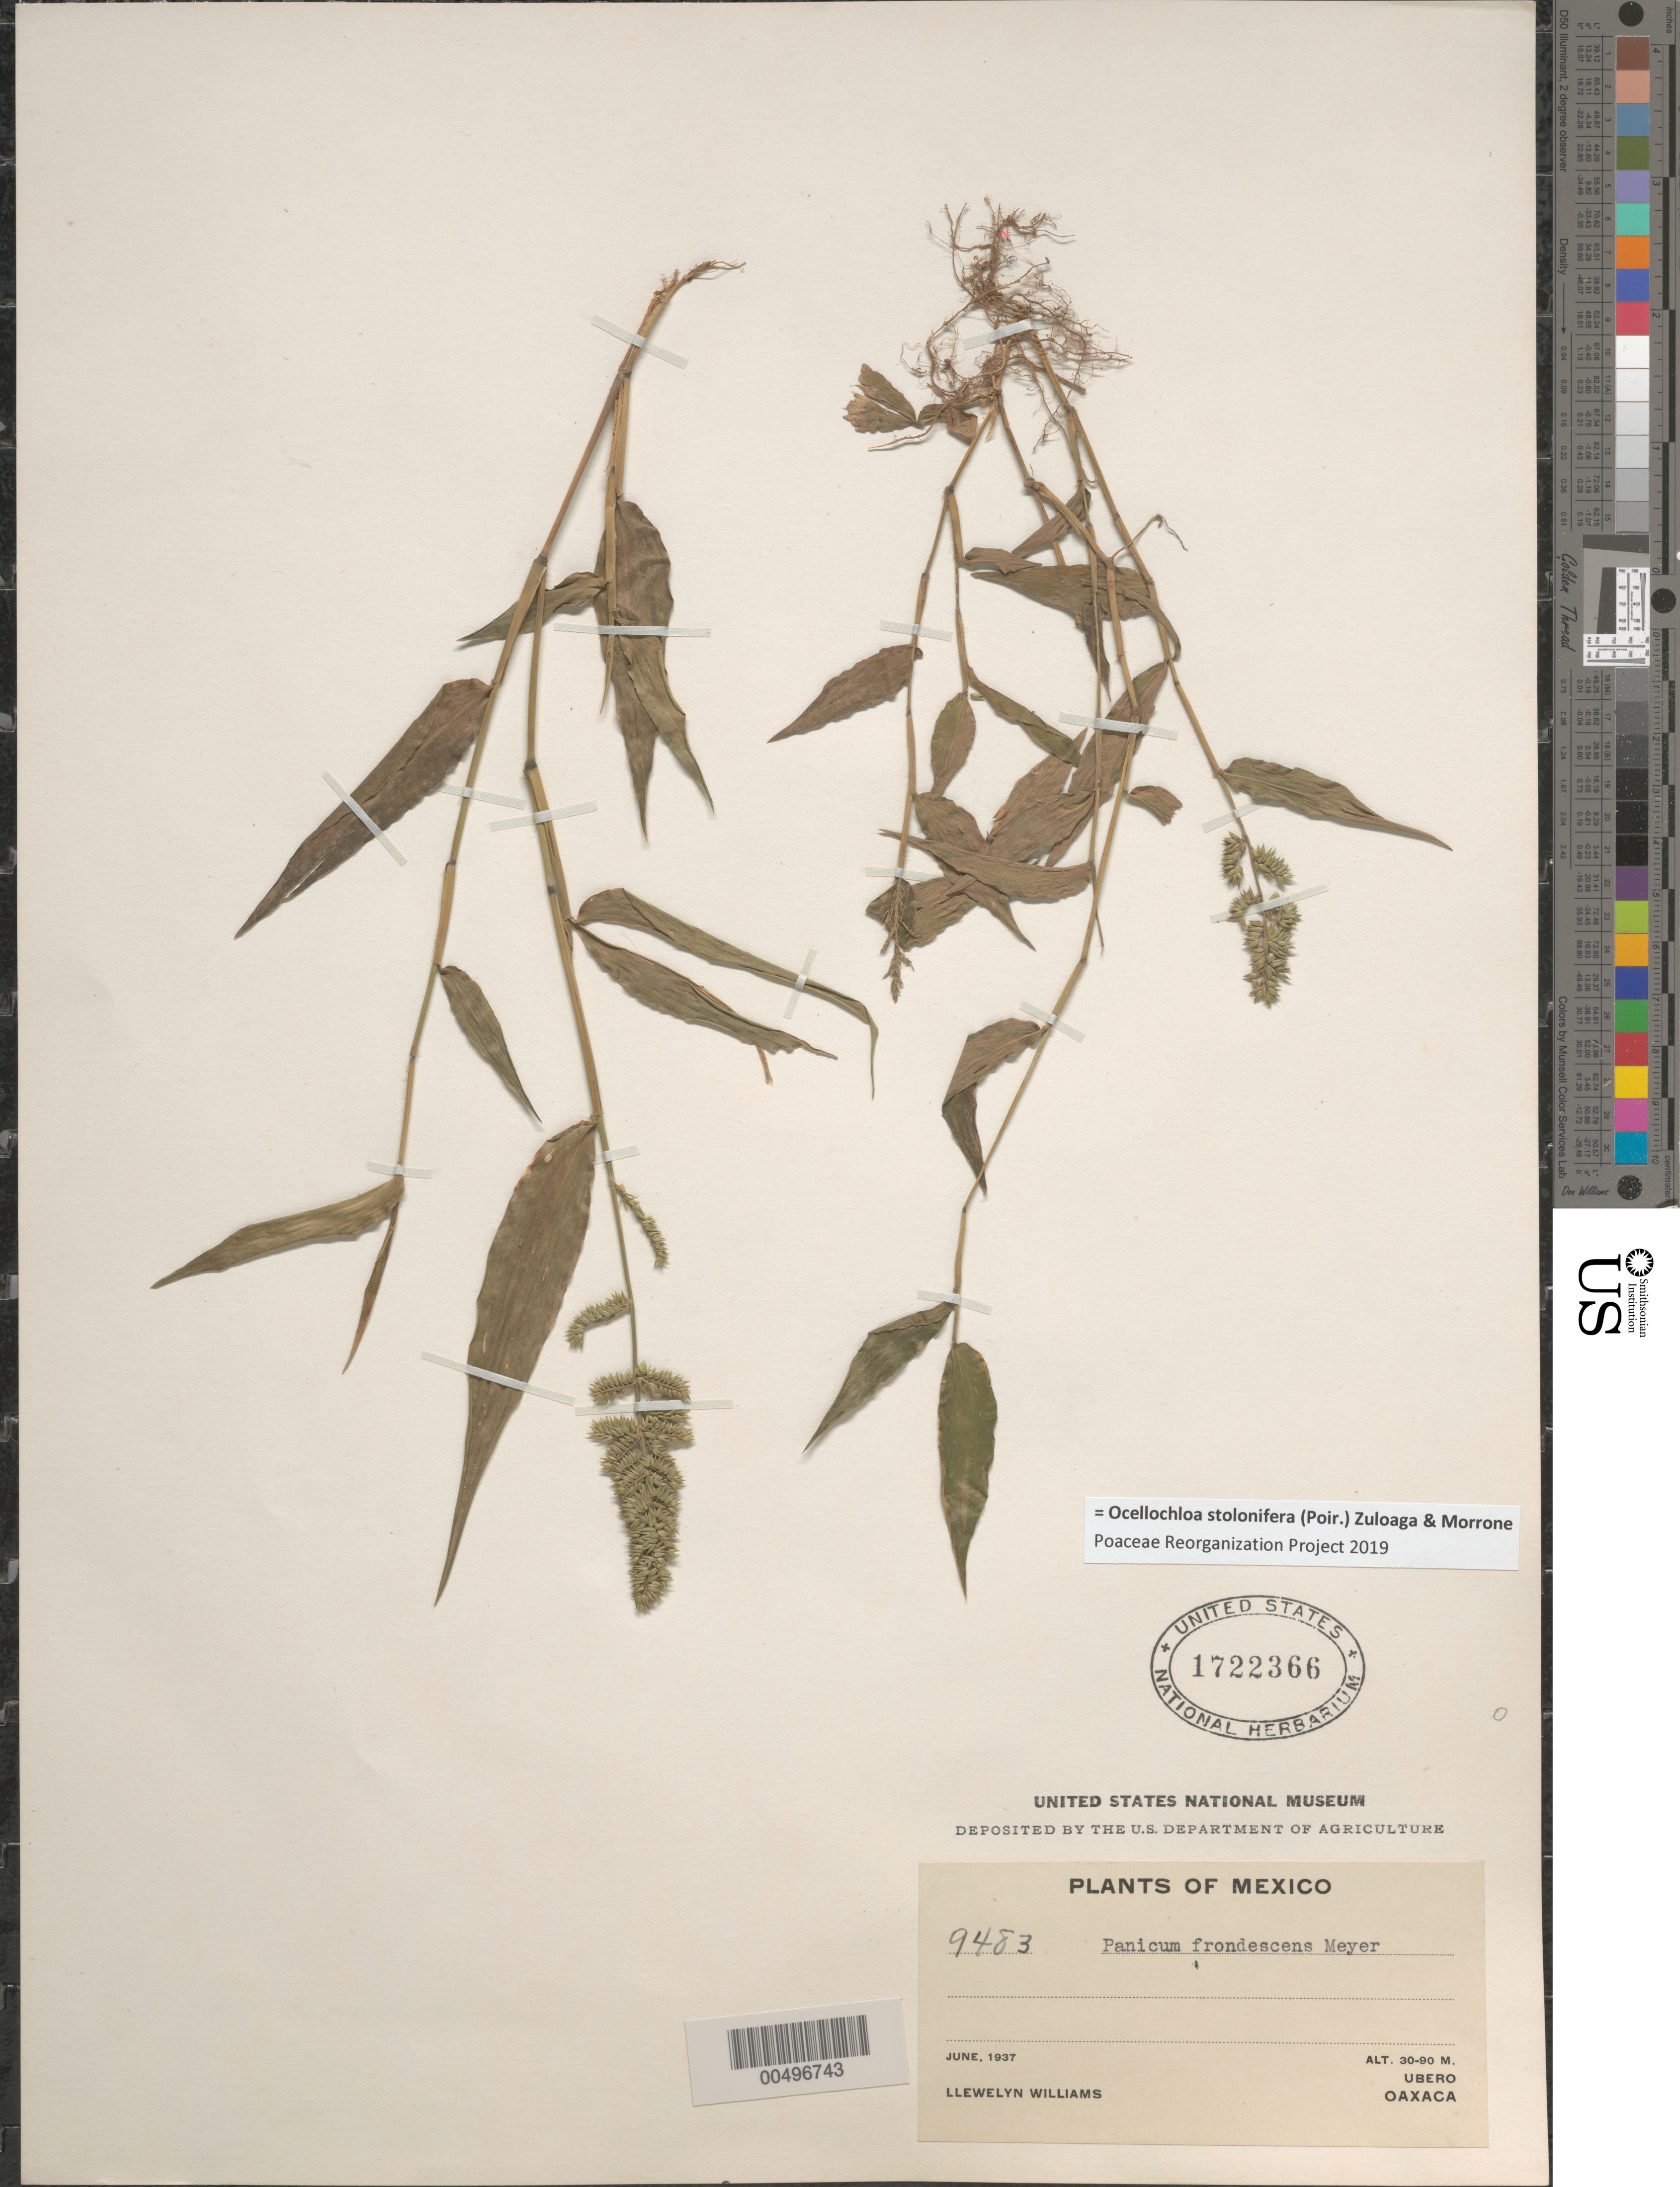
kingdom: Plantae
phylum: Tracheophyta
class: Liliopsida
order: Poales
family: Poaceae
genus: Panicum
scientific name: Panicum stoloniferum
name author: Poir. in Lam.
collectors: Ll. Williams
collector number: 9483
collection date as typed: Jun 1937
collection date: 1937-06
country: Mexico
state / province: Oaxaca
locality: Ubero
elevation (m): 30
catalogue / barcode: US 1722366